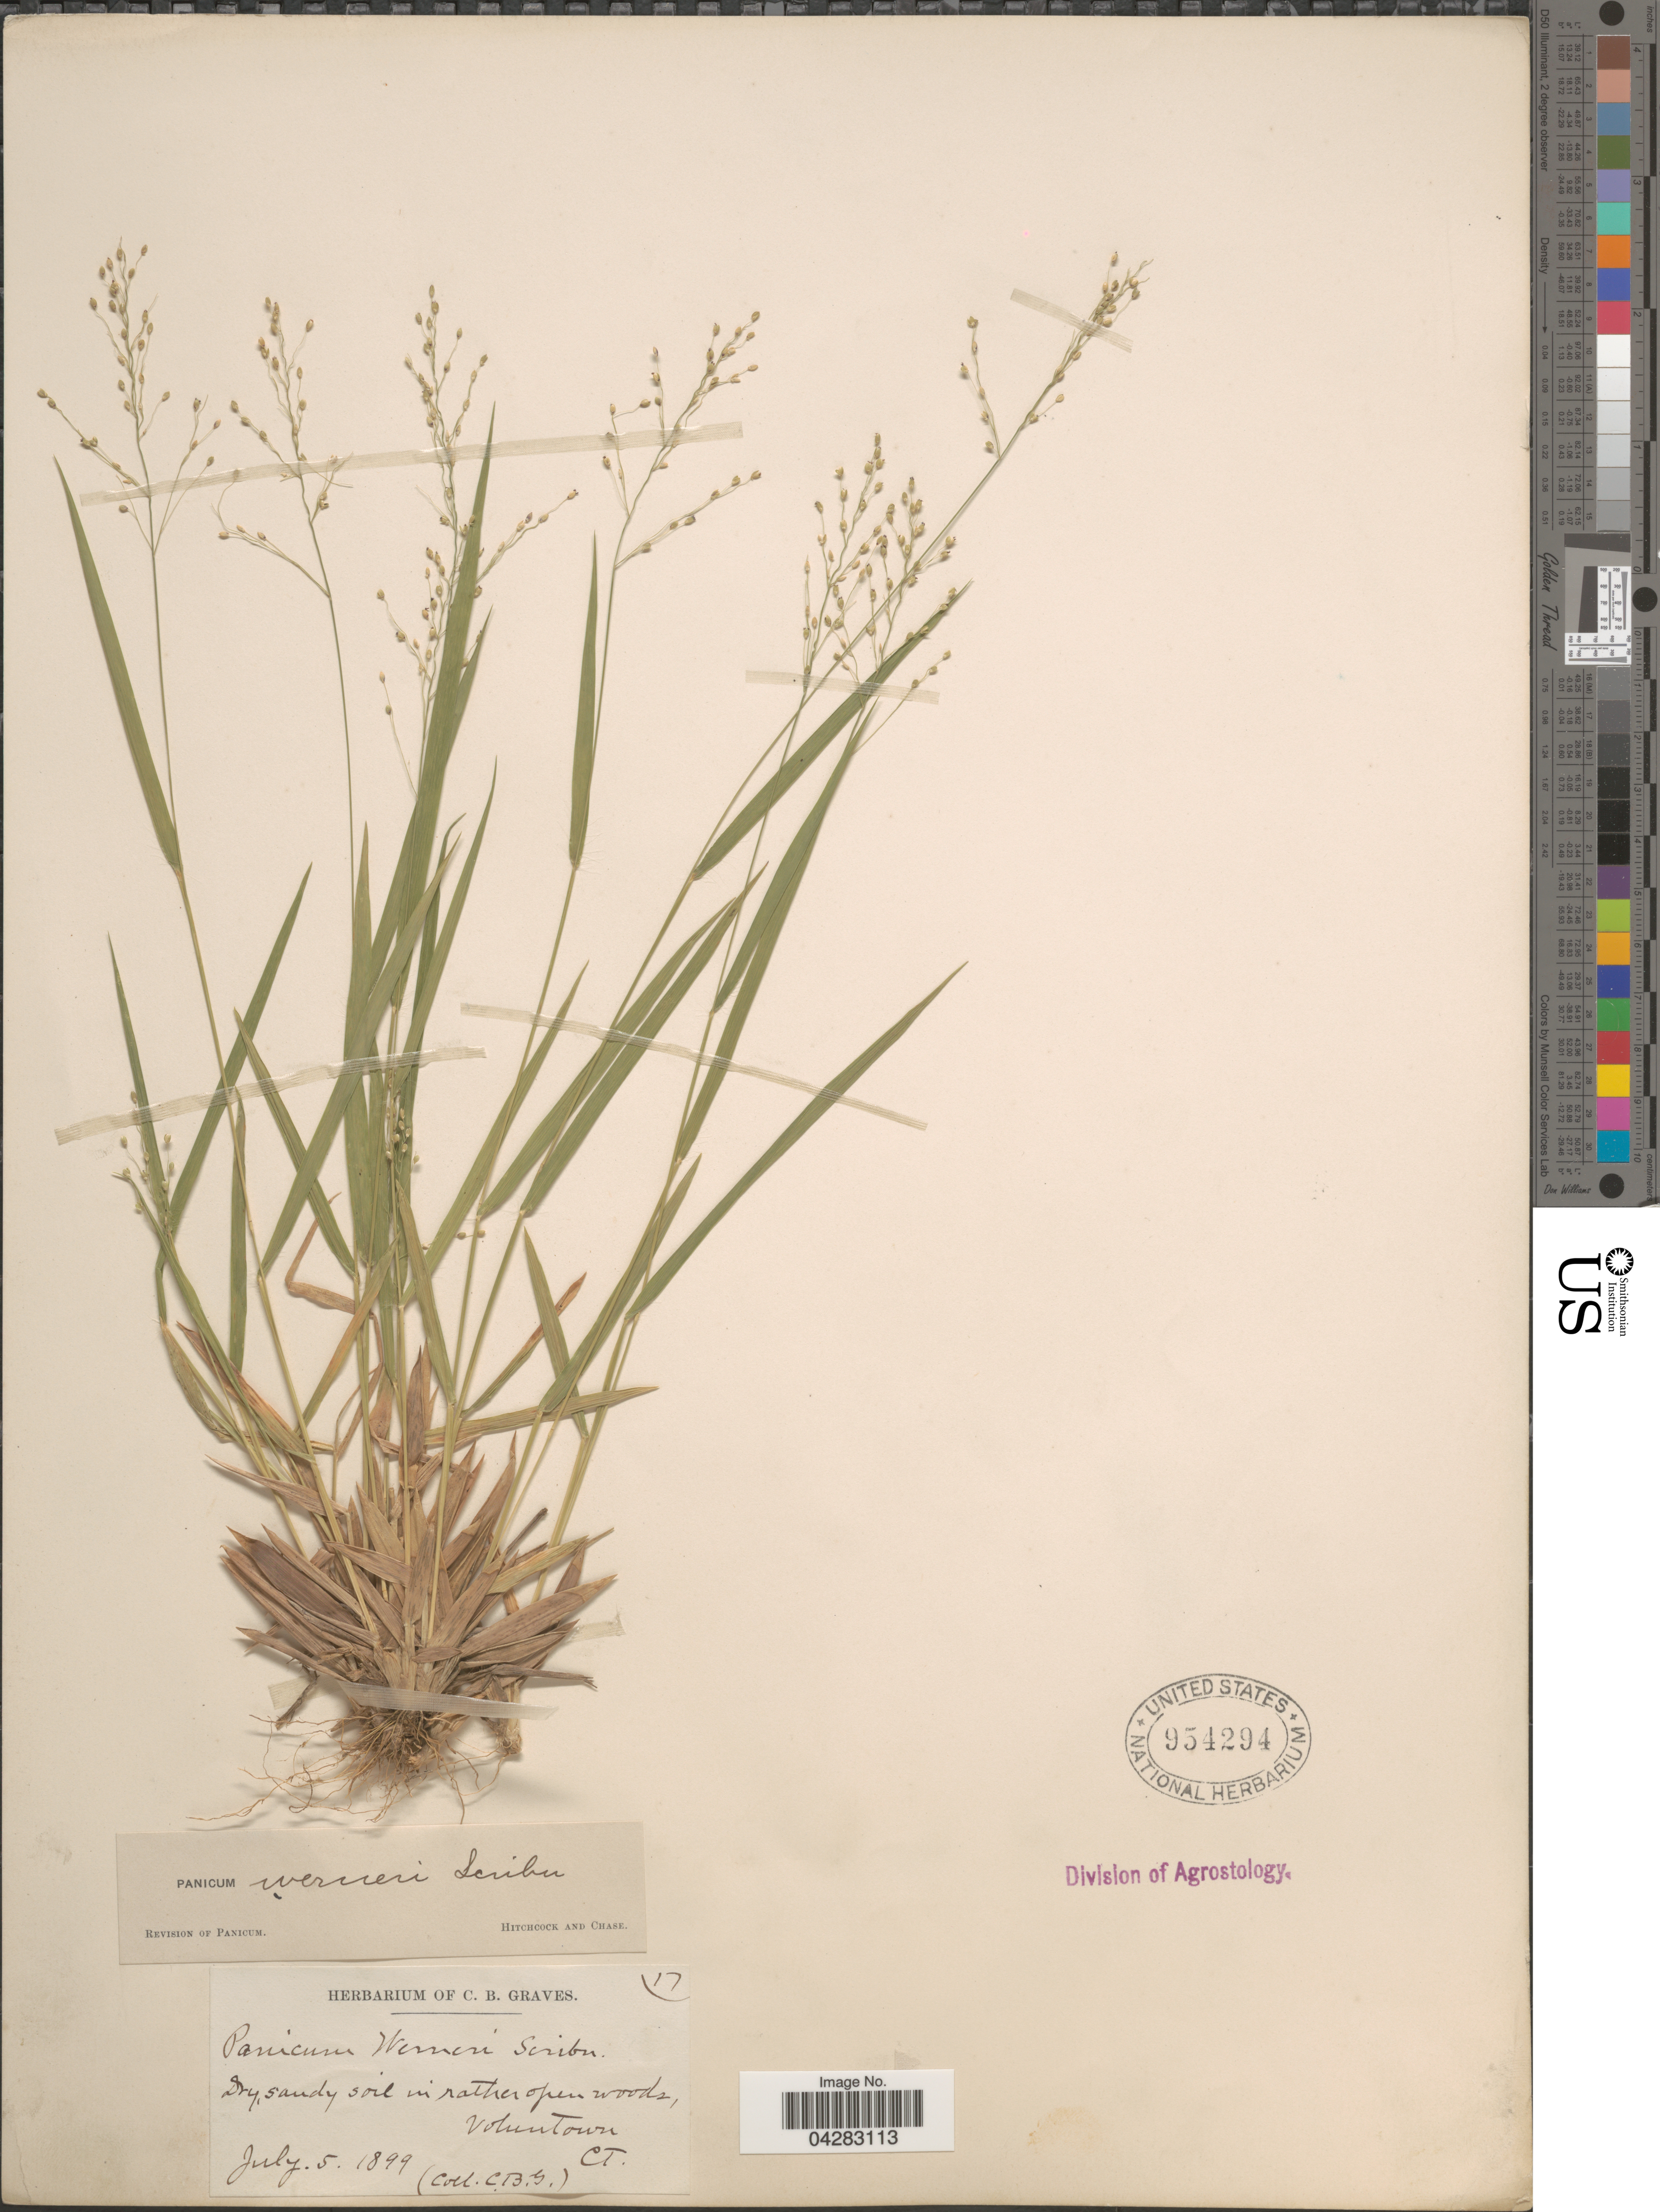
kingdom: Plantae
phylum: Tracheophyta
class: Liliopsida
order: Poales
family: Poaceae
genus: Dichanthelium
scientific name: Dichanthelium linearifolium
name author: (Scribn.) Gould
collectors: C. Graves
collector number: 17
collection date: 1899-07-05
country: United States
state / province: Connecticut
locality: Dry, sandy soil in rather open woods, Voluntown.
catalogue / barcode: US 954294